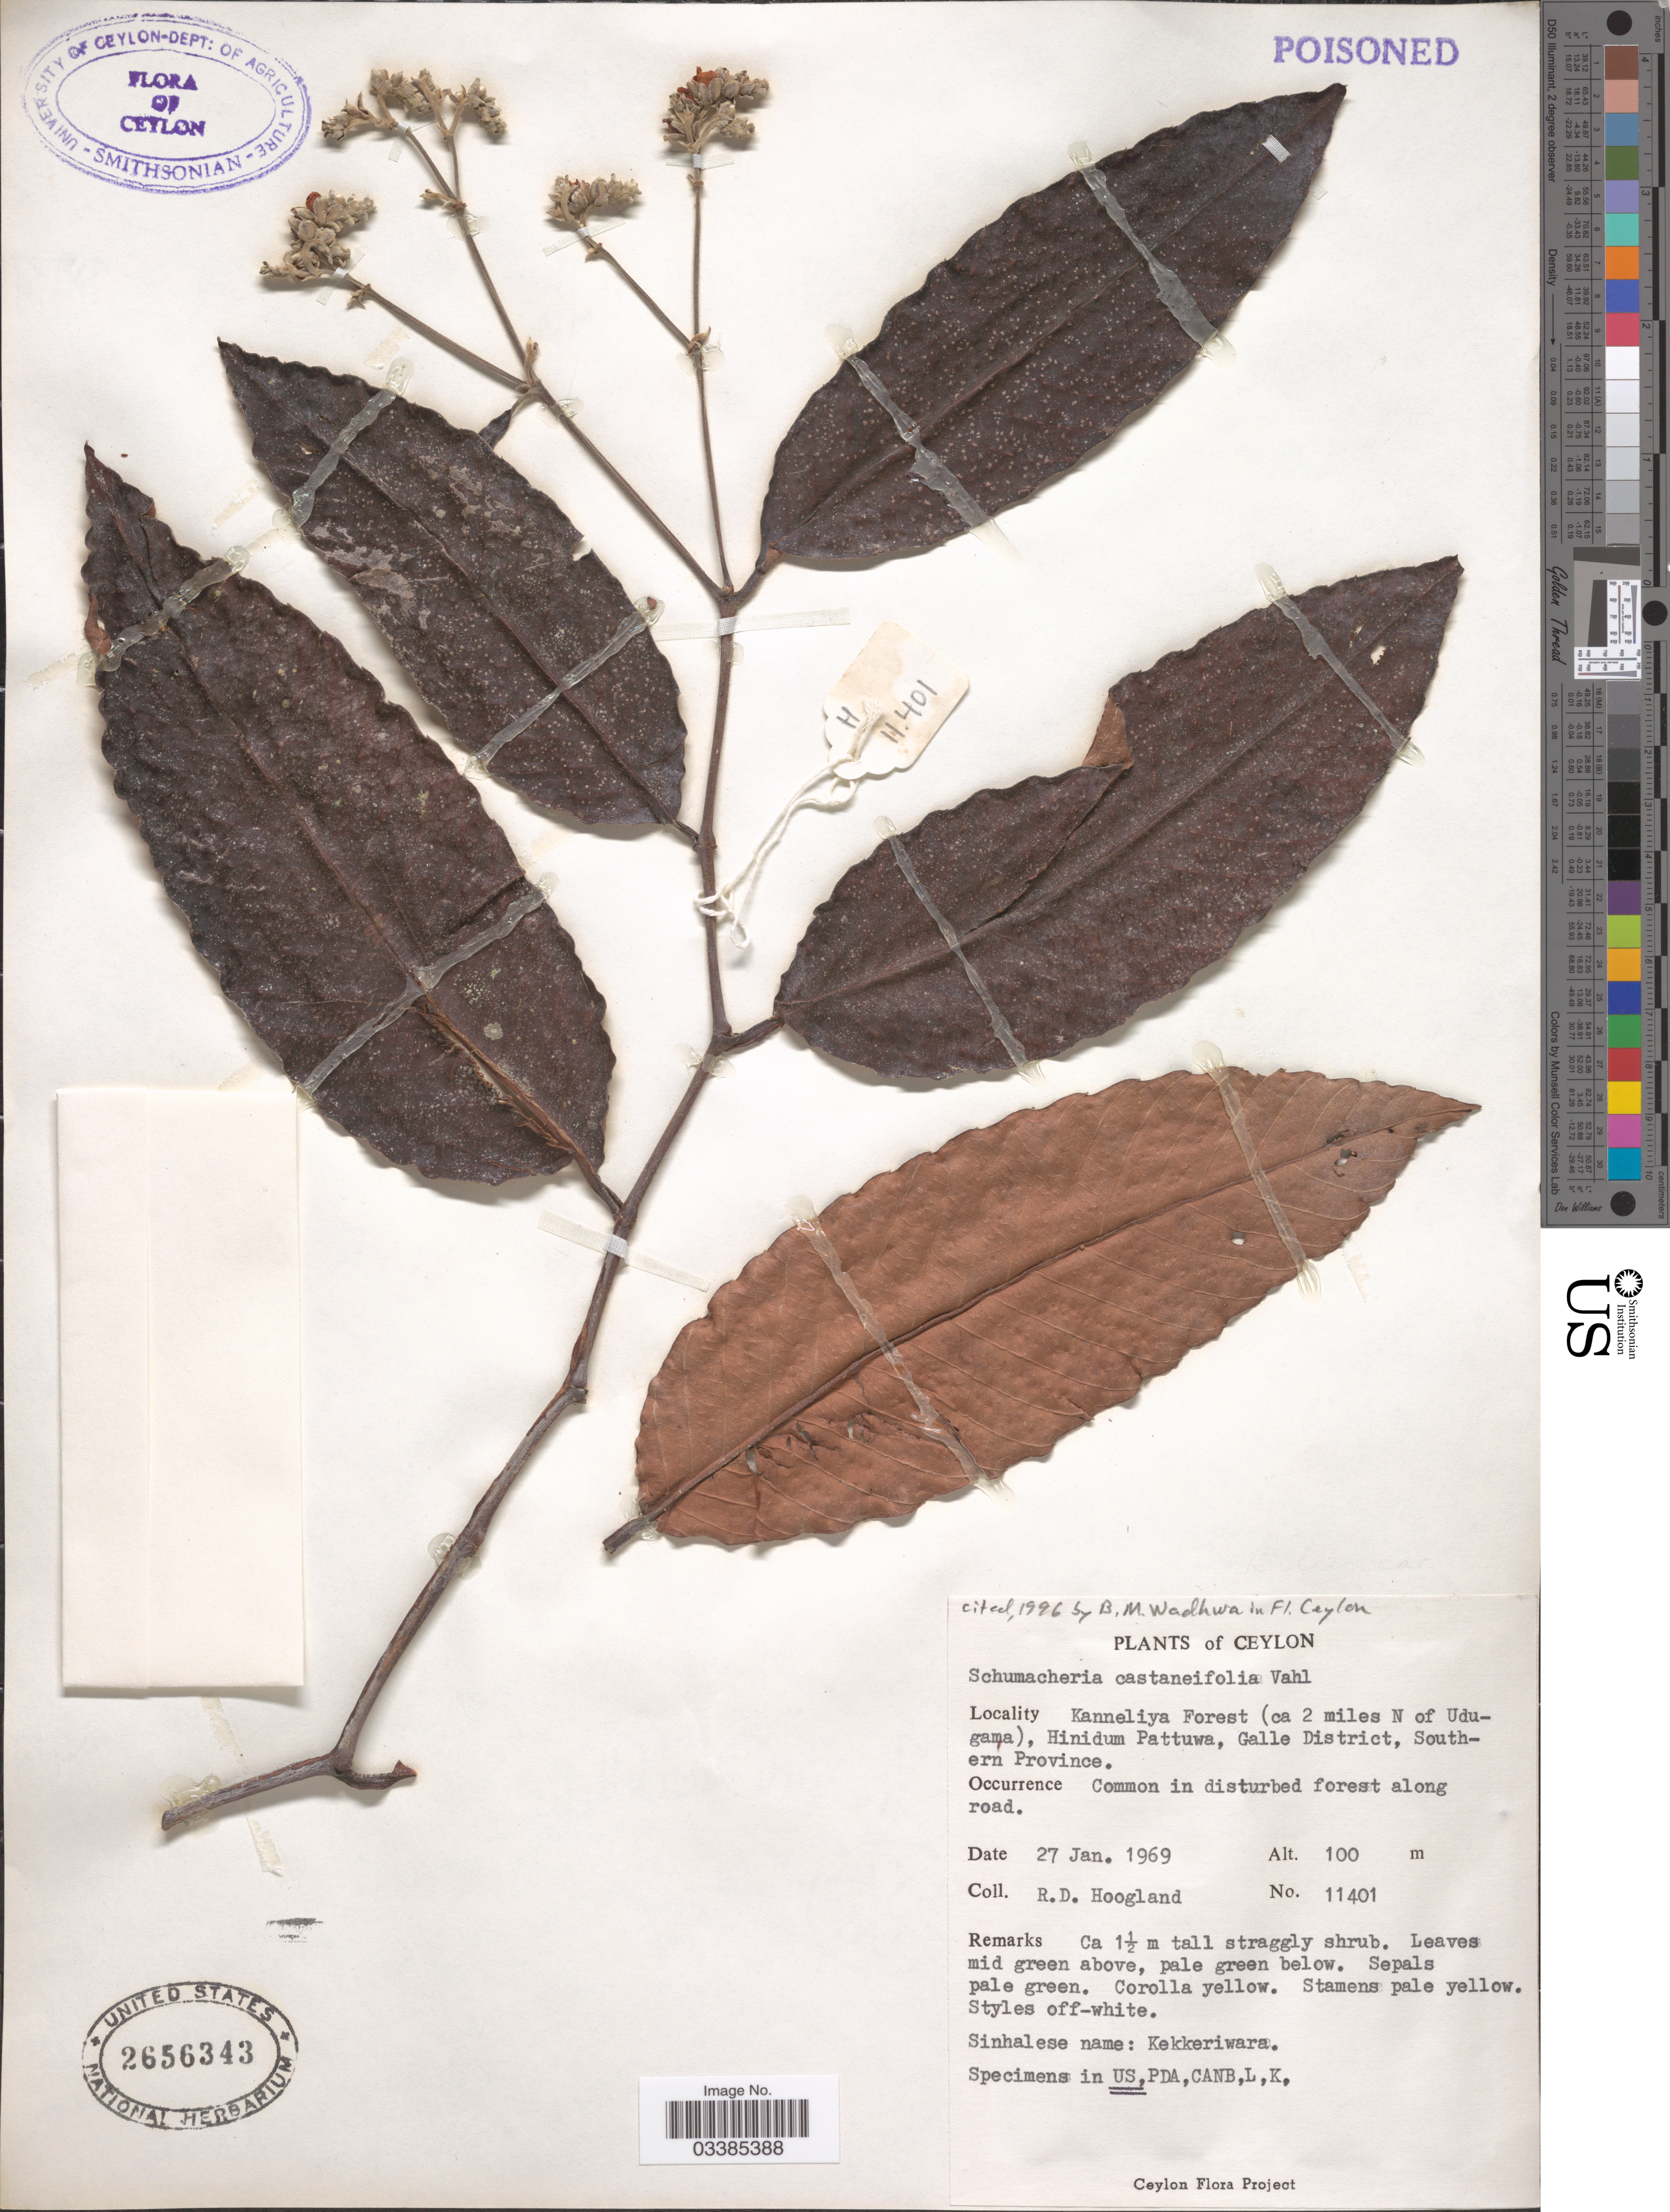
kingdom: Plantae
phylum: Tracheophyta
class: Magnoliopsida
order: Dilleniales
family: Dilleniaceae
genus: Schumacheria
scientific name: Schumacheria castaneifolia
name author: Vahl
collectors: R. D. Hoogland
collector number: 11401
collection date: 1969-01-27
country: Sri Lanka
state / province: Southern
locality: Ceylon. Kanneliya Forest (ca 2 miles N of Udugama), Hinidum Pattuwa, Galle District.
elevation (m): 100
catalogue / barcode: US 2656343